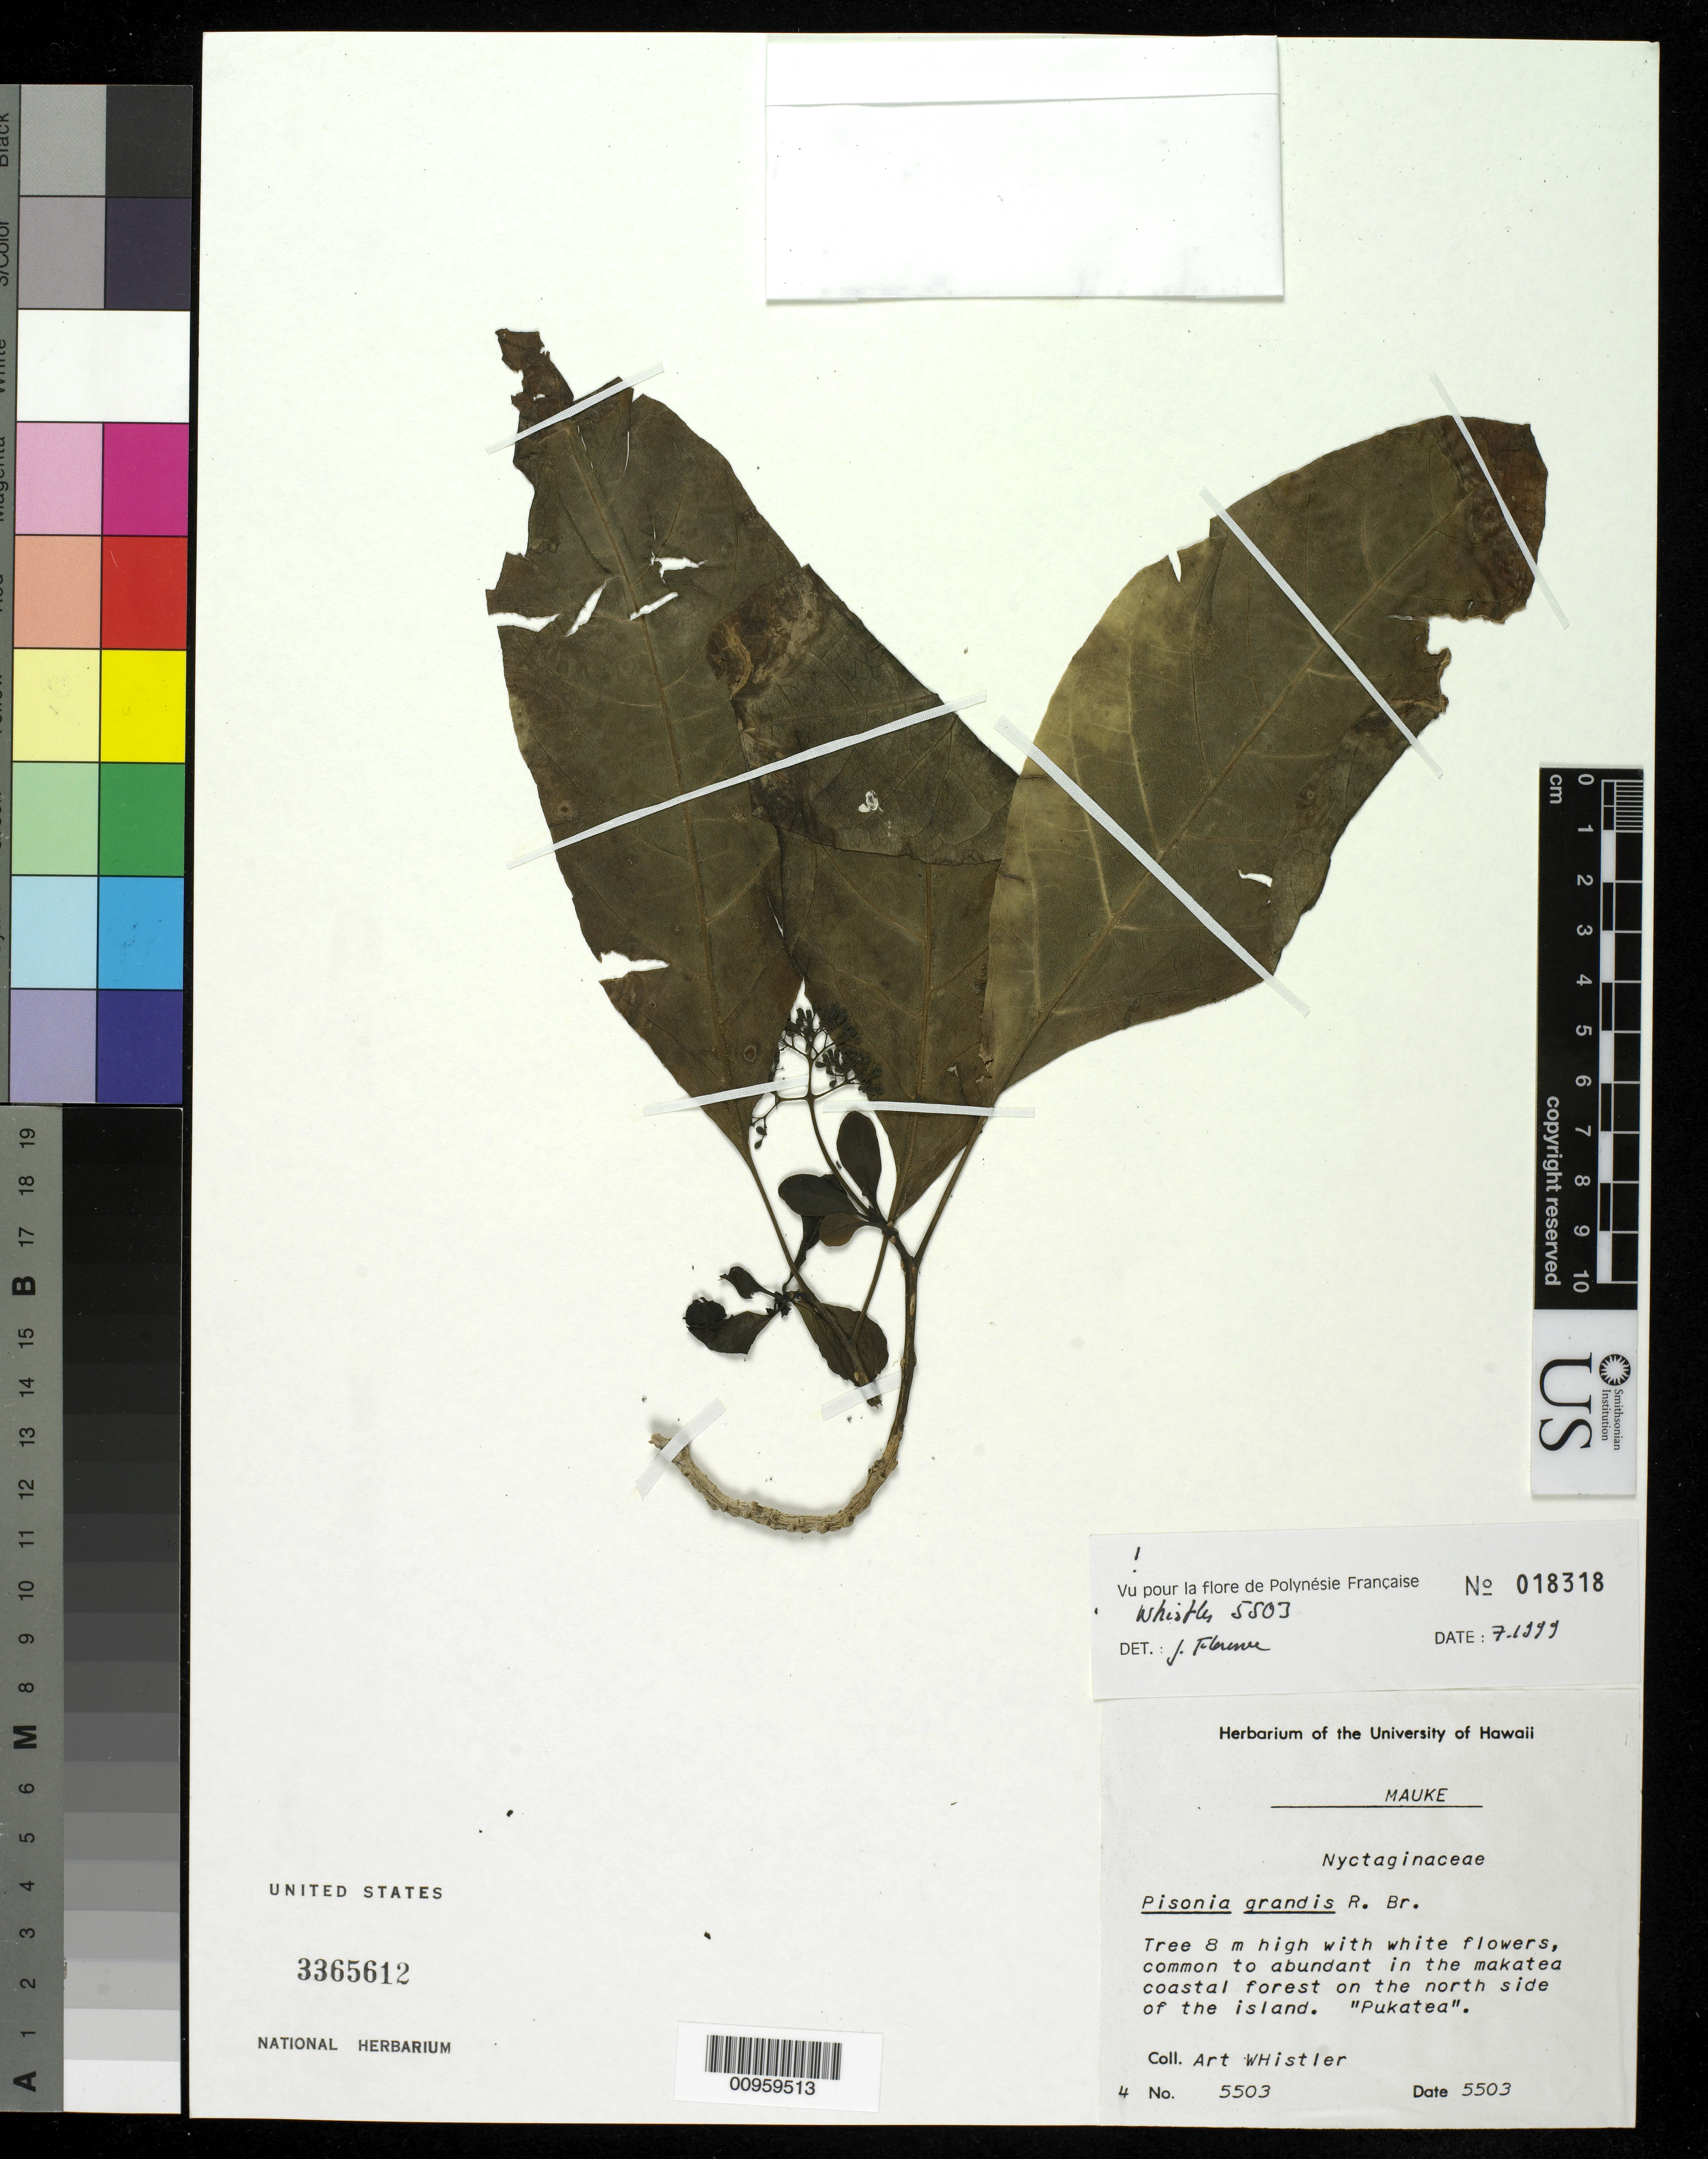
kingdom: Plantae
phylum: Tracheophyta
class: Magnoliopsida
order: Caryophyllales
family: Nyctaginaceae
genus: Pisonia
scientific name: Pisonia grandis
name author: R. Br.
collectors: A. Whistler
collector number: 5503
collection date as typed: Jul 1999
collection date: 1999-07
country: Cook Islands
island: Mauke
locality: N side of island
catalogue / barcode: US 3365612